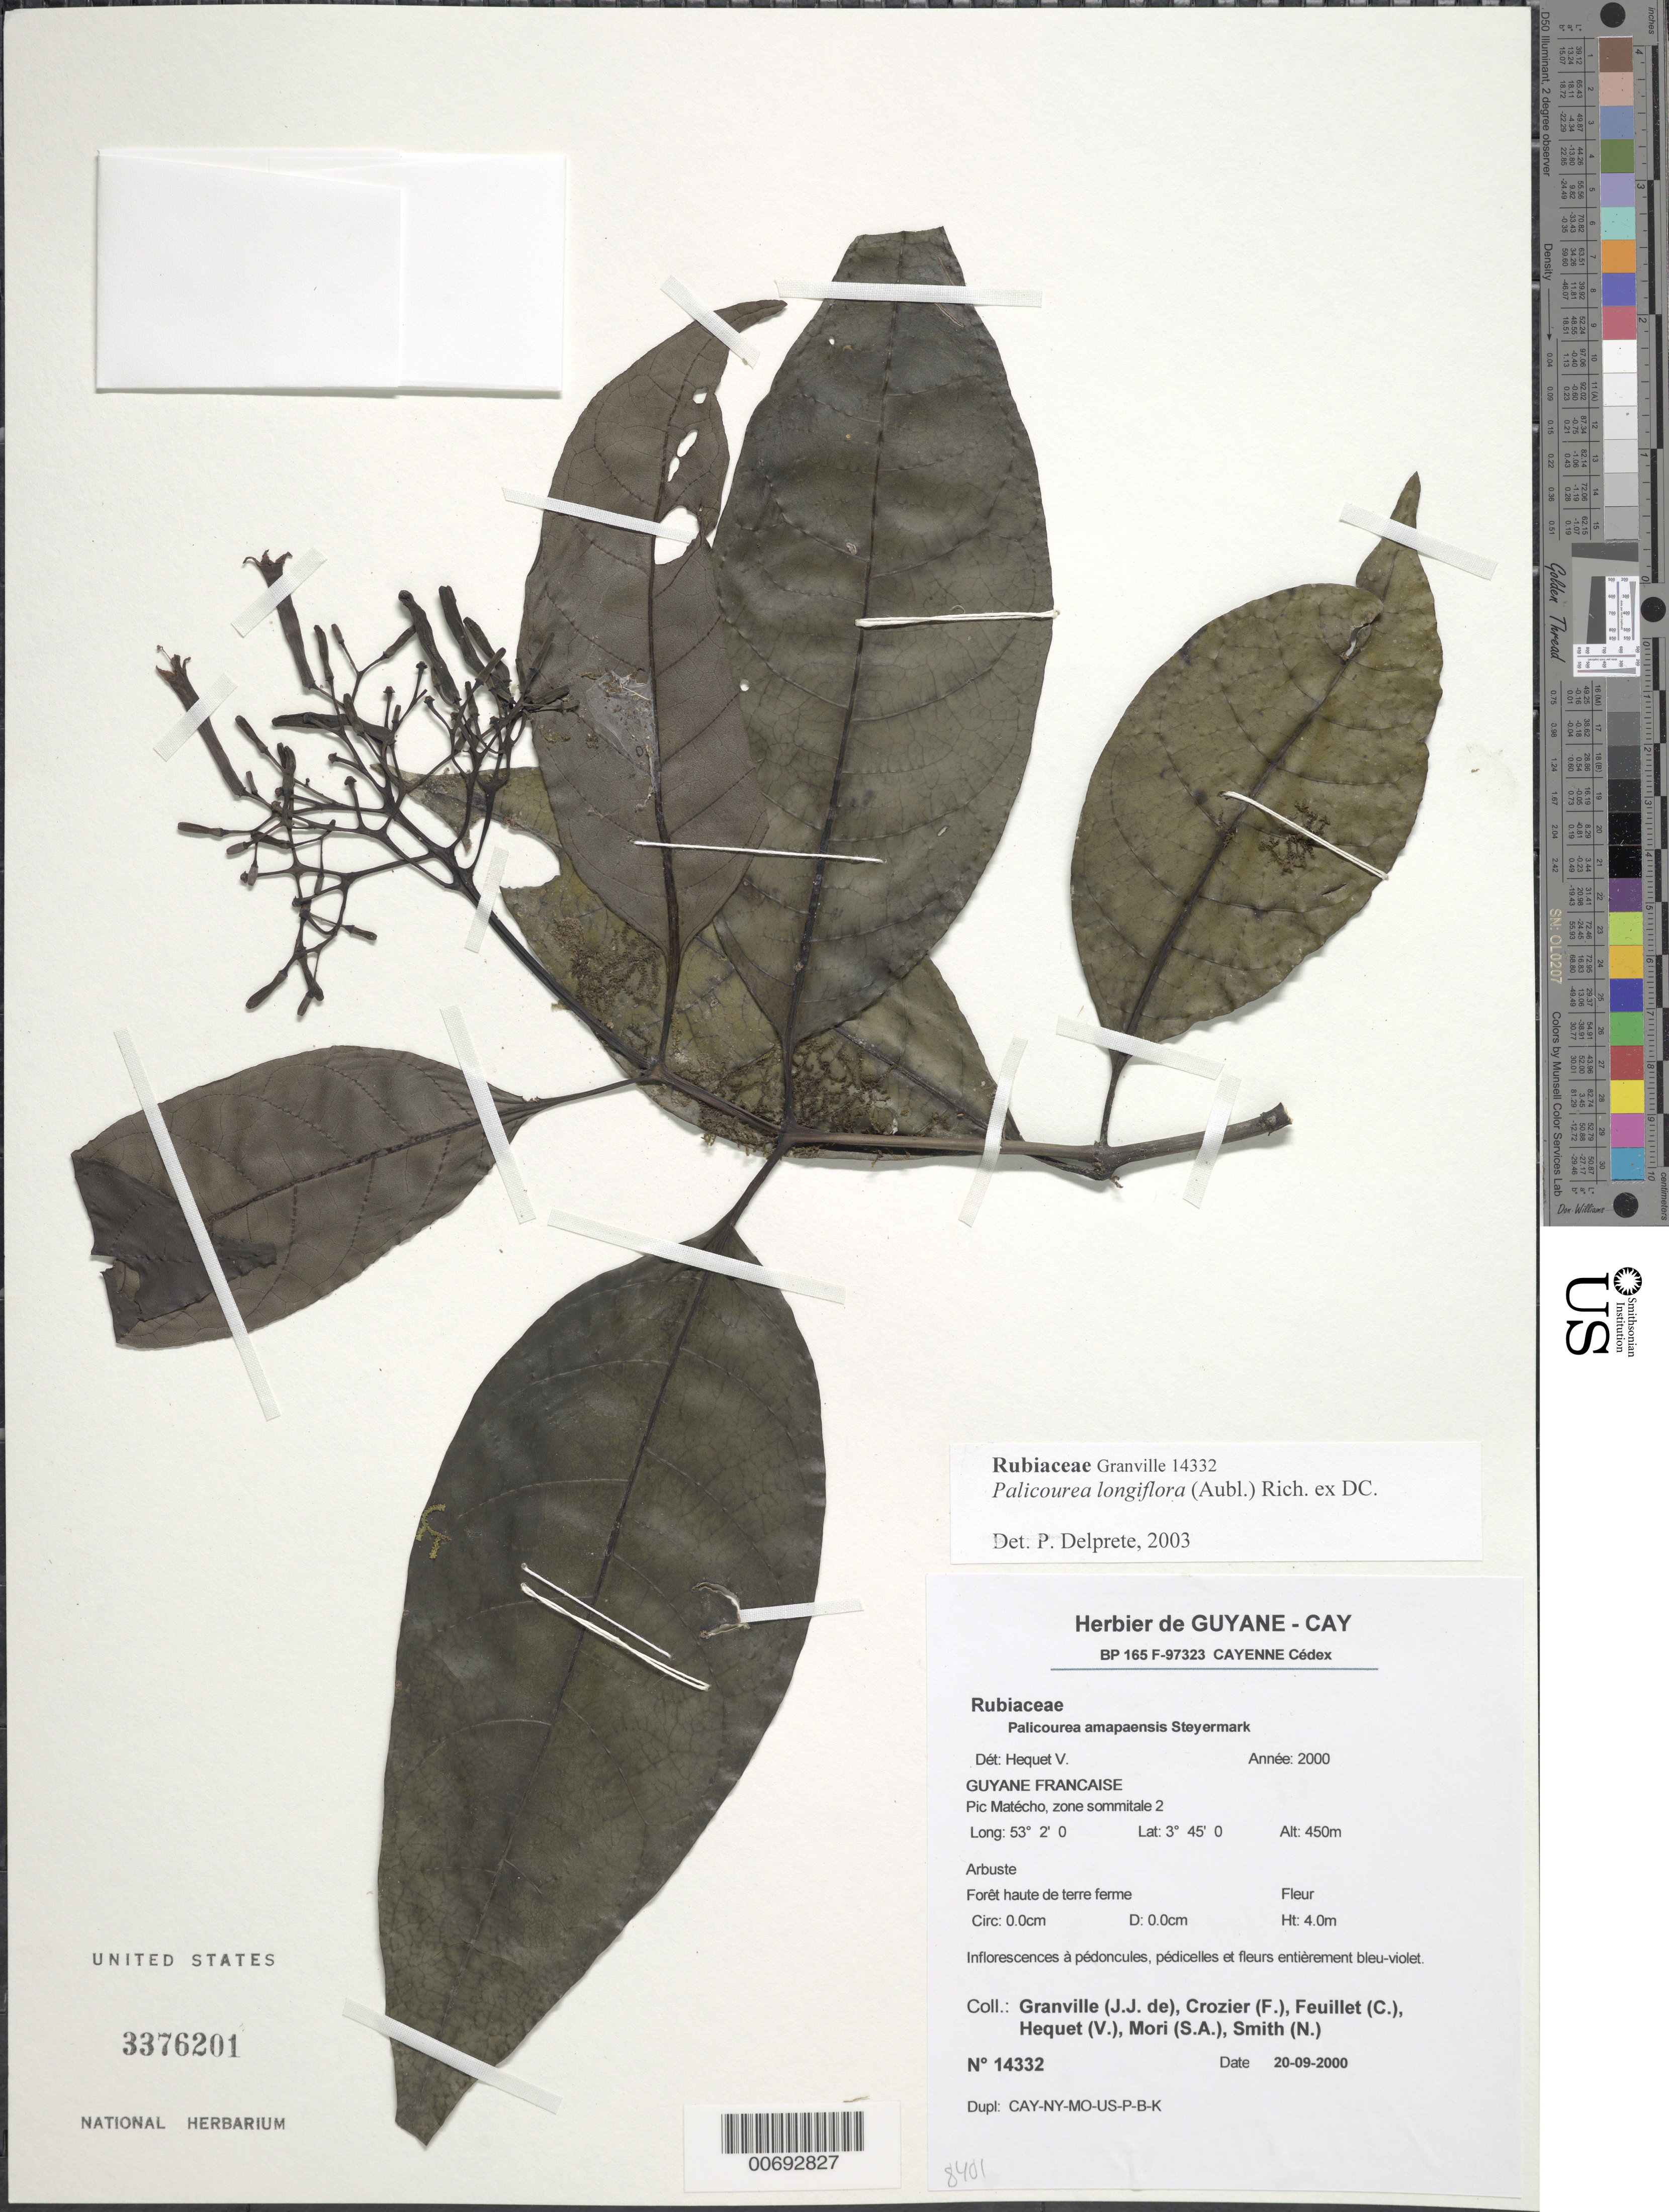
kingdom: Plantae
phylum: Tracheophyta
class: Magnoliopsida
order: Gentianales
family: Rubiaceae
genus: Palicourea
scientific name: Palicourea longiflora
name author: (Aubl.) A. Rich.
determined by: Delprete, P. G., Herb. de Guyane Cay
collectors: J.-J. de Granville, F. Crozier, C. Feuillet, V. Hequet, S. Mori & N. Smith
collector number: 14332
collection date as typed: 20-Sep-00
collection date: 2000-09-20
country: French Guiana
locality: Pic Matécho, zone sommitale 2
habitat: Forêt haute de terre ferme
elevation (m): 450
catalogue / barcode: US 3376201